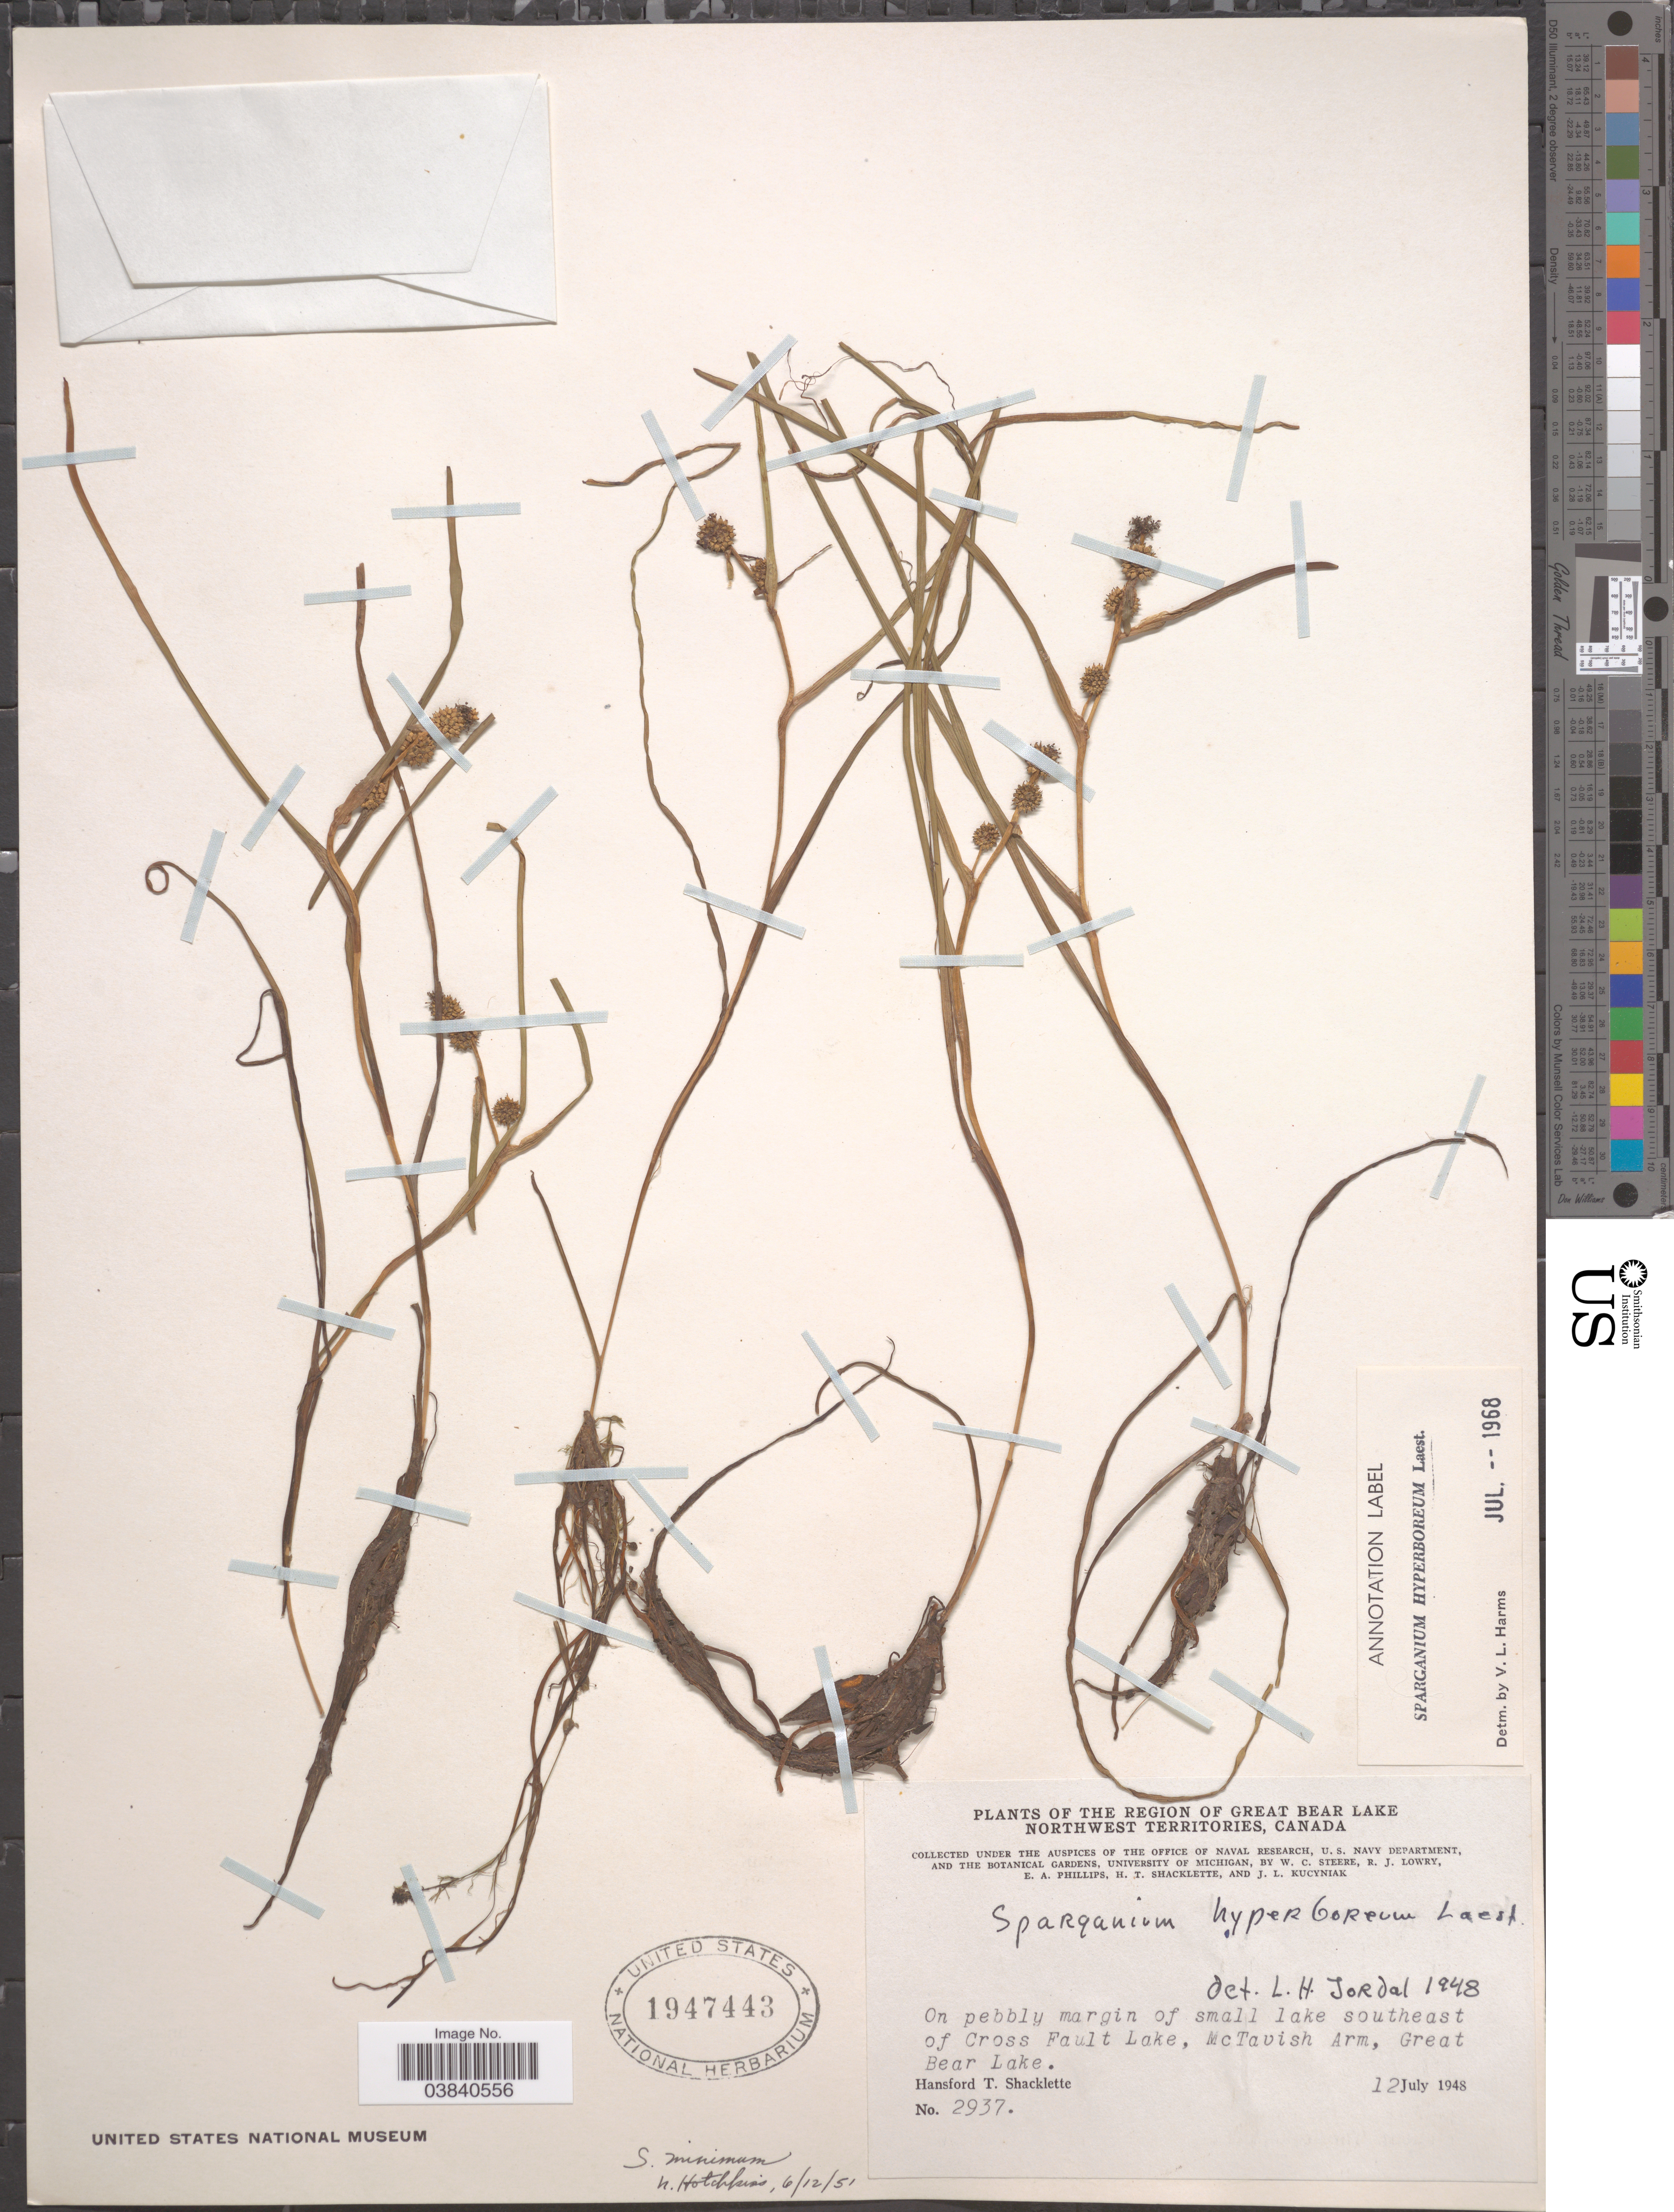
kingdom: Plantae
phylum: Tracheophyta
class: Liliopsida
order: Poales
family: Typhaceae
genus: Sparganium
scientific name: Sparganium hyperboreum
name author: Beurl. ex Laest.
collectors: H. Shacklette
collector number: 2937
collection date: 1948-07-12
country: Canada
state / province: Northwest Territories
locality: Region of Great Bear Lake. On pebbly margin of small lake southeast of Cross Fault Lake, McTavish Arm, Great Bear Lake.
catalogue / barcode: US 1947443